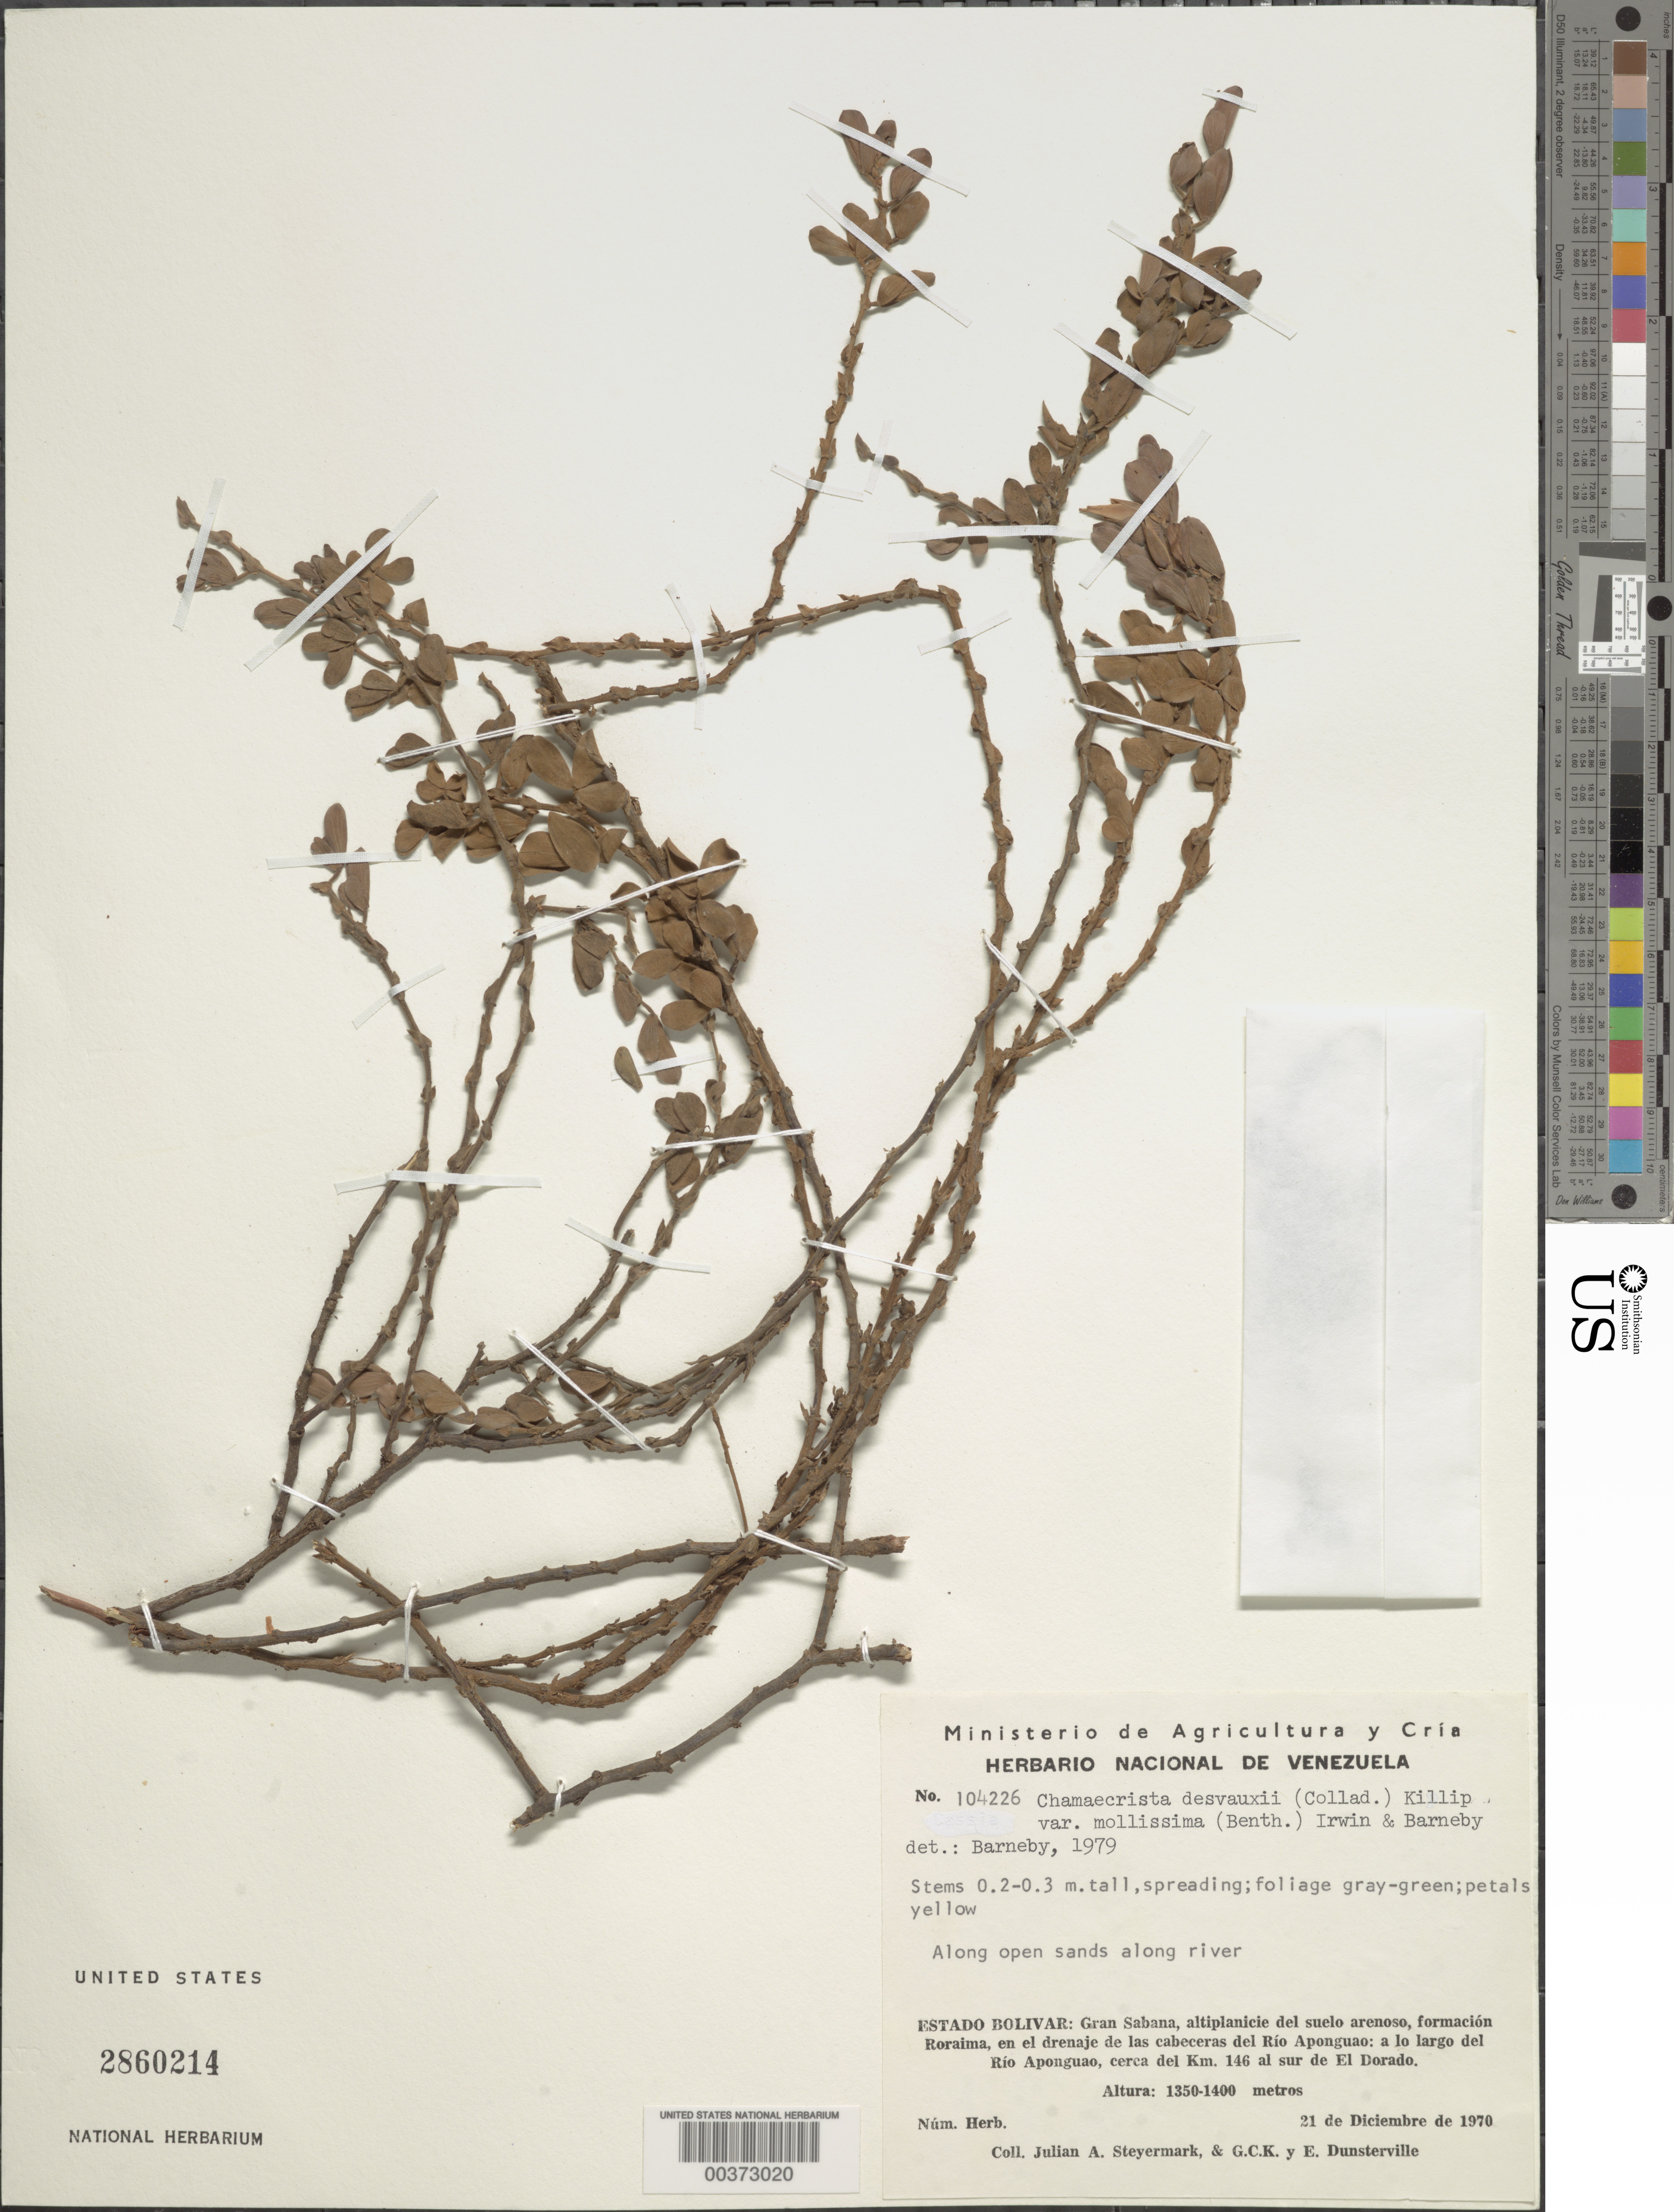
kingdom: Plantae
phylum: Tracheophyta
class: Magnoliopsida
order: Fabales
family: Fabaceae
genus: Chamaecrista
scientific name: Chamaecrista desvauxii var. mollissima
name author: (Benth.) H.S. Irwin & Barneby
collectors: J. Steyermark, G. C. K. Dunsterville & E. Dunsterville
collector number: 104226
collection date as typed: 21 Dec 1970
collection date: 1970-12-21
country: Venezuela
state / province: Bolivar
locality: Gran sabana, en el drenaje de las cabeceras del rio aponguao; a lo largo del rio aponguao, ca del km 146 al sur de el dorado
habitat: Along open sands along river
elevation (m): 1350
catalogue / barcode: US 2860214